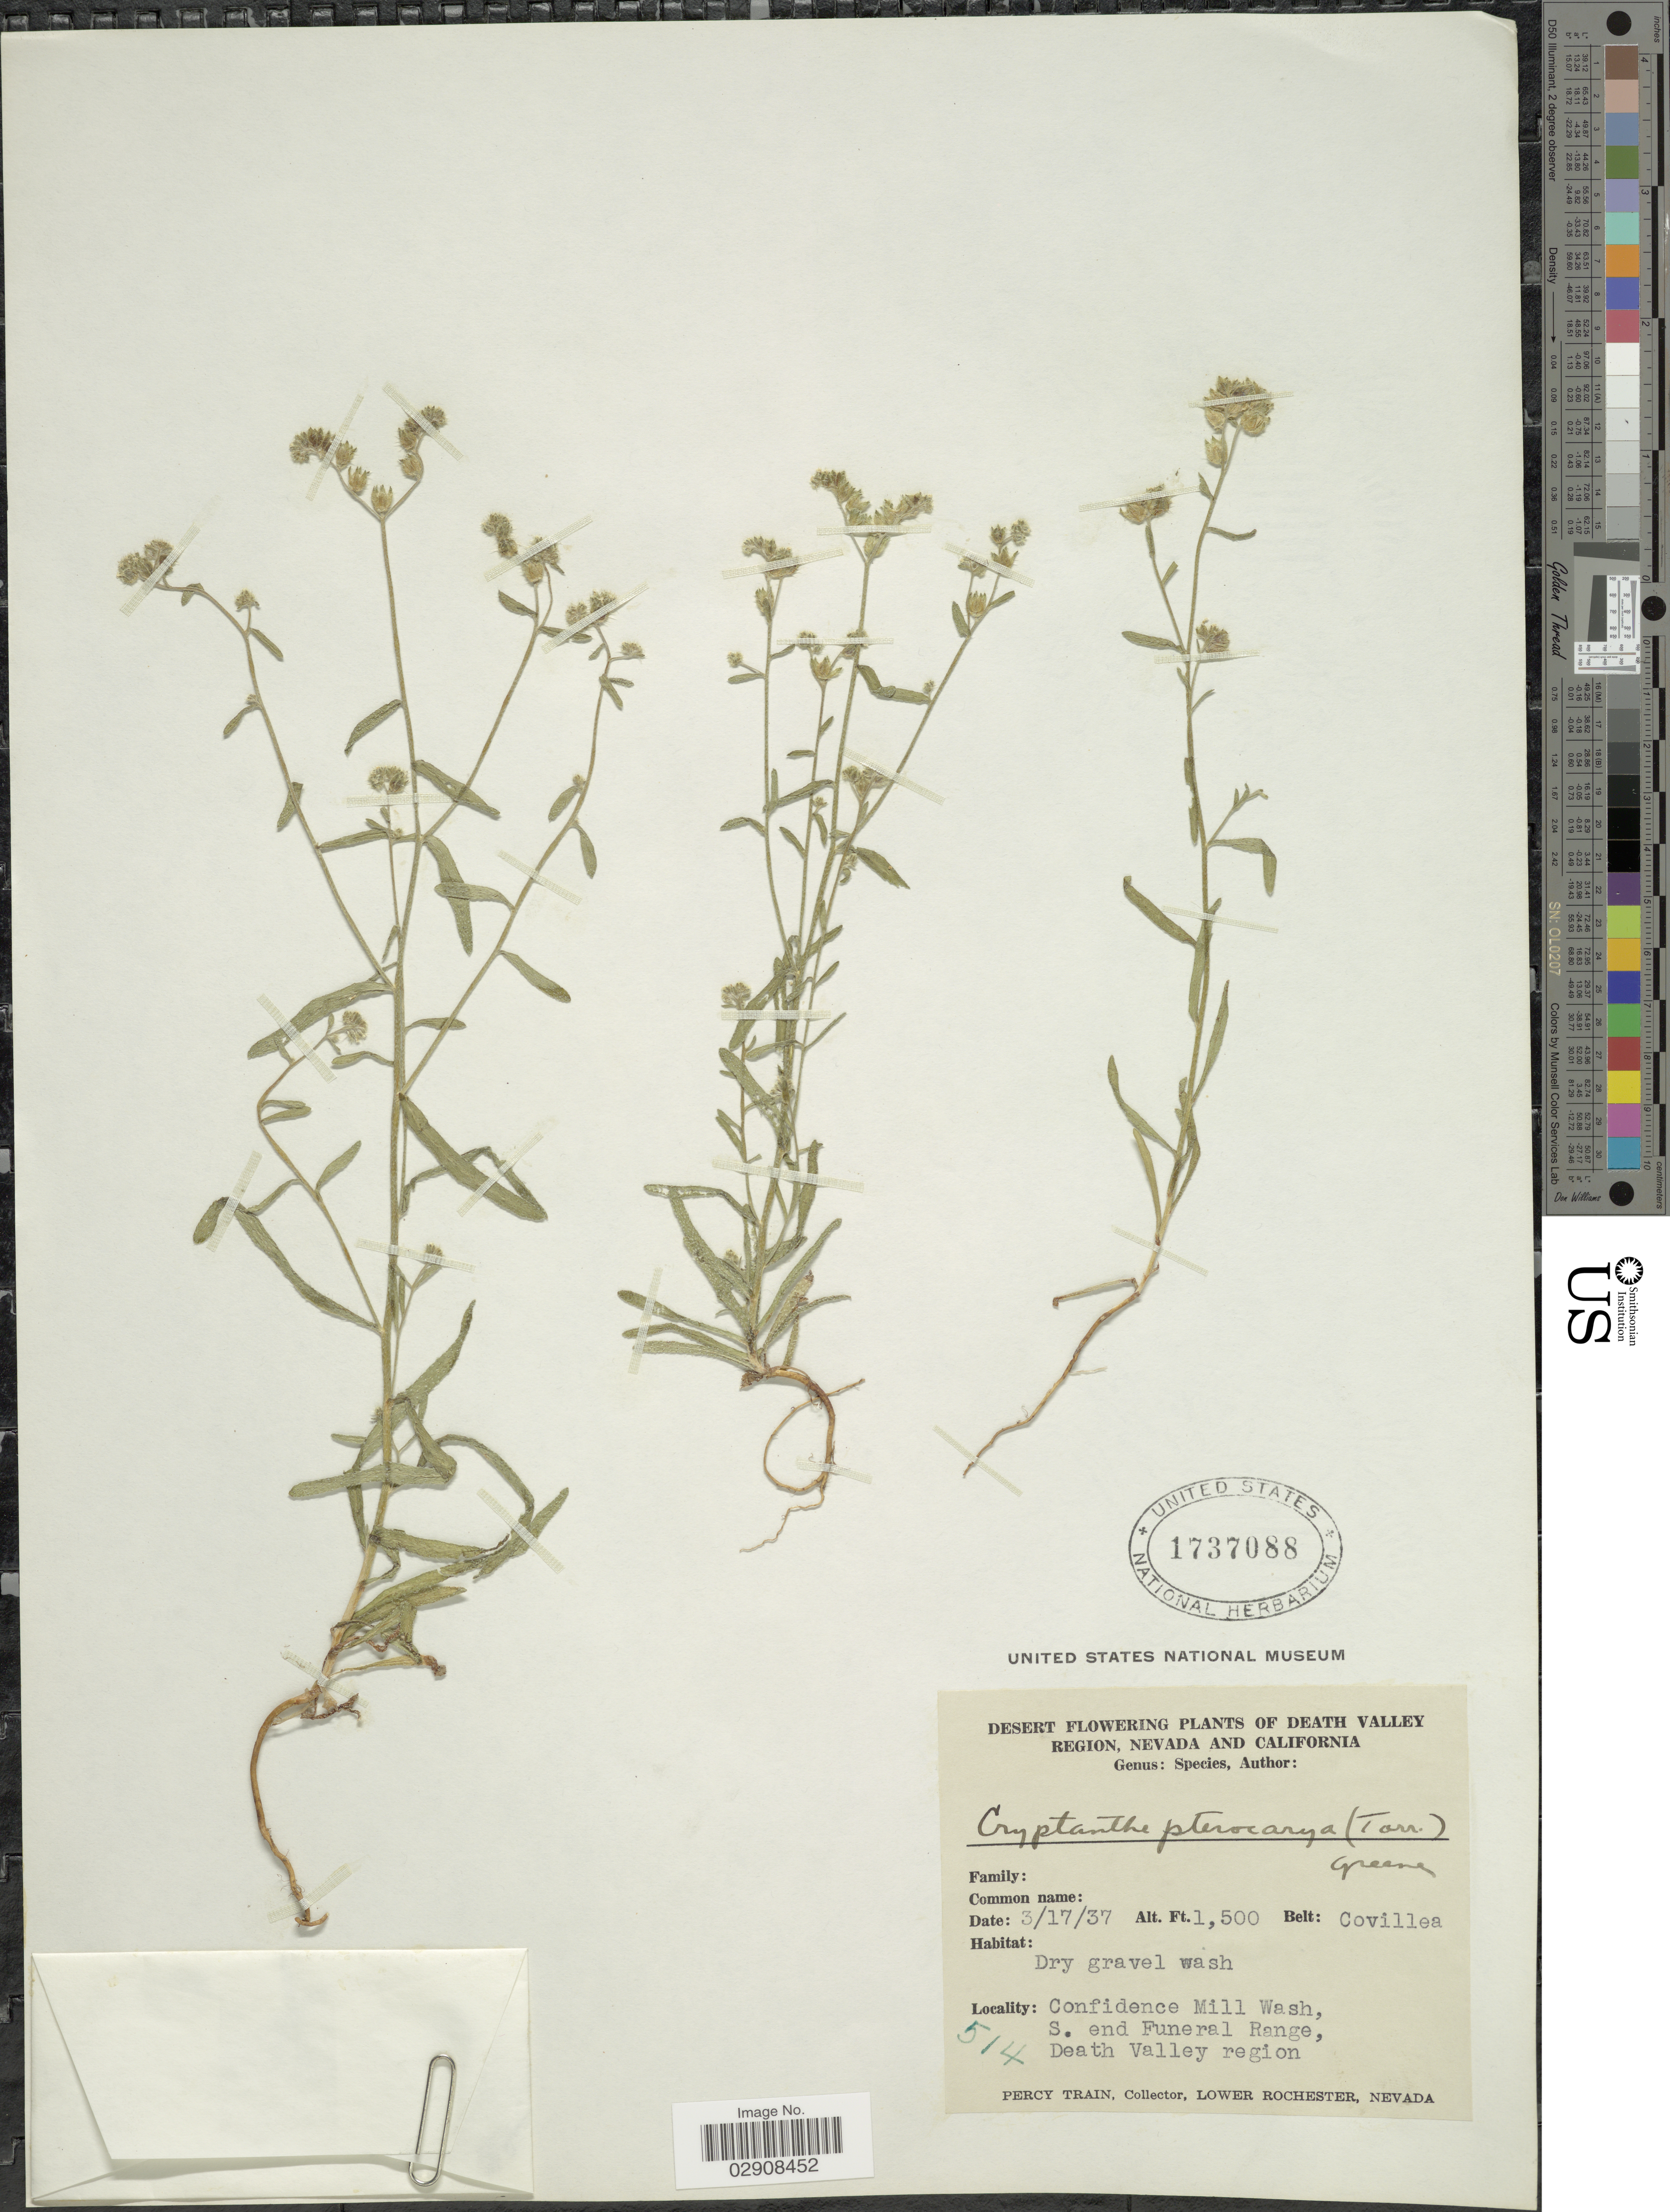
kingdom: Plantae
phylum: Tracheophyta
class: Magnoliopsida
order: Boraginales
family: Boraginaceae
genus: Cryptantha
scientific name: Cryptantha pterocarya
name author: (Torr.) Greene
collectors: P. Train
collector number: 514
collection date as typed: Transcribed d/m/y: 17/3/37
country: United States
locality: Death Valley Region, Nevada and California. Confidence Mill Wash, S. end of Funeral Range, Death Valley Region.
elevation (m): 457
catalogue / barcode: US 1737088